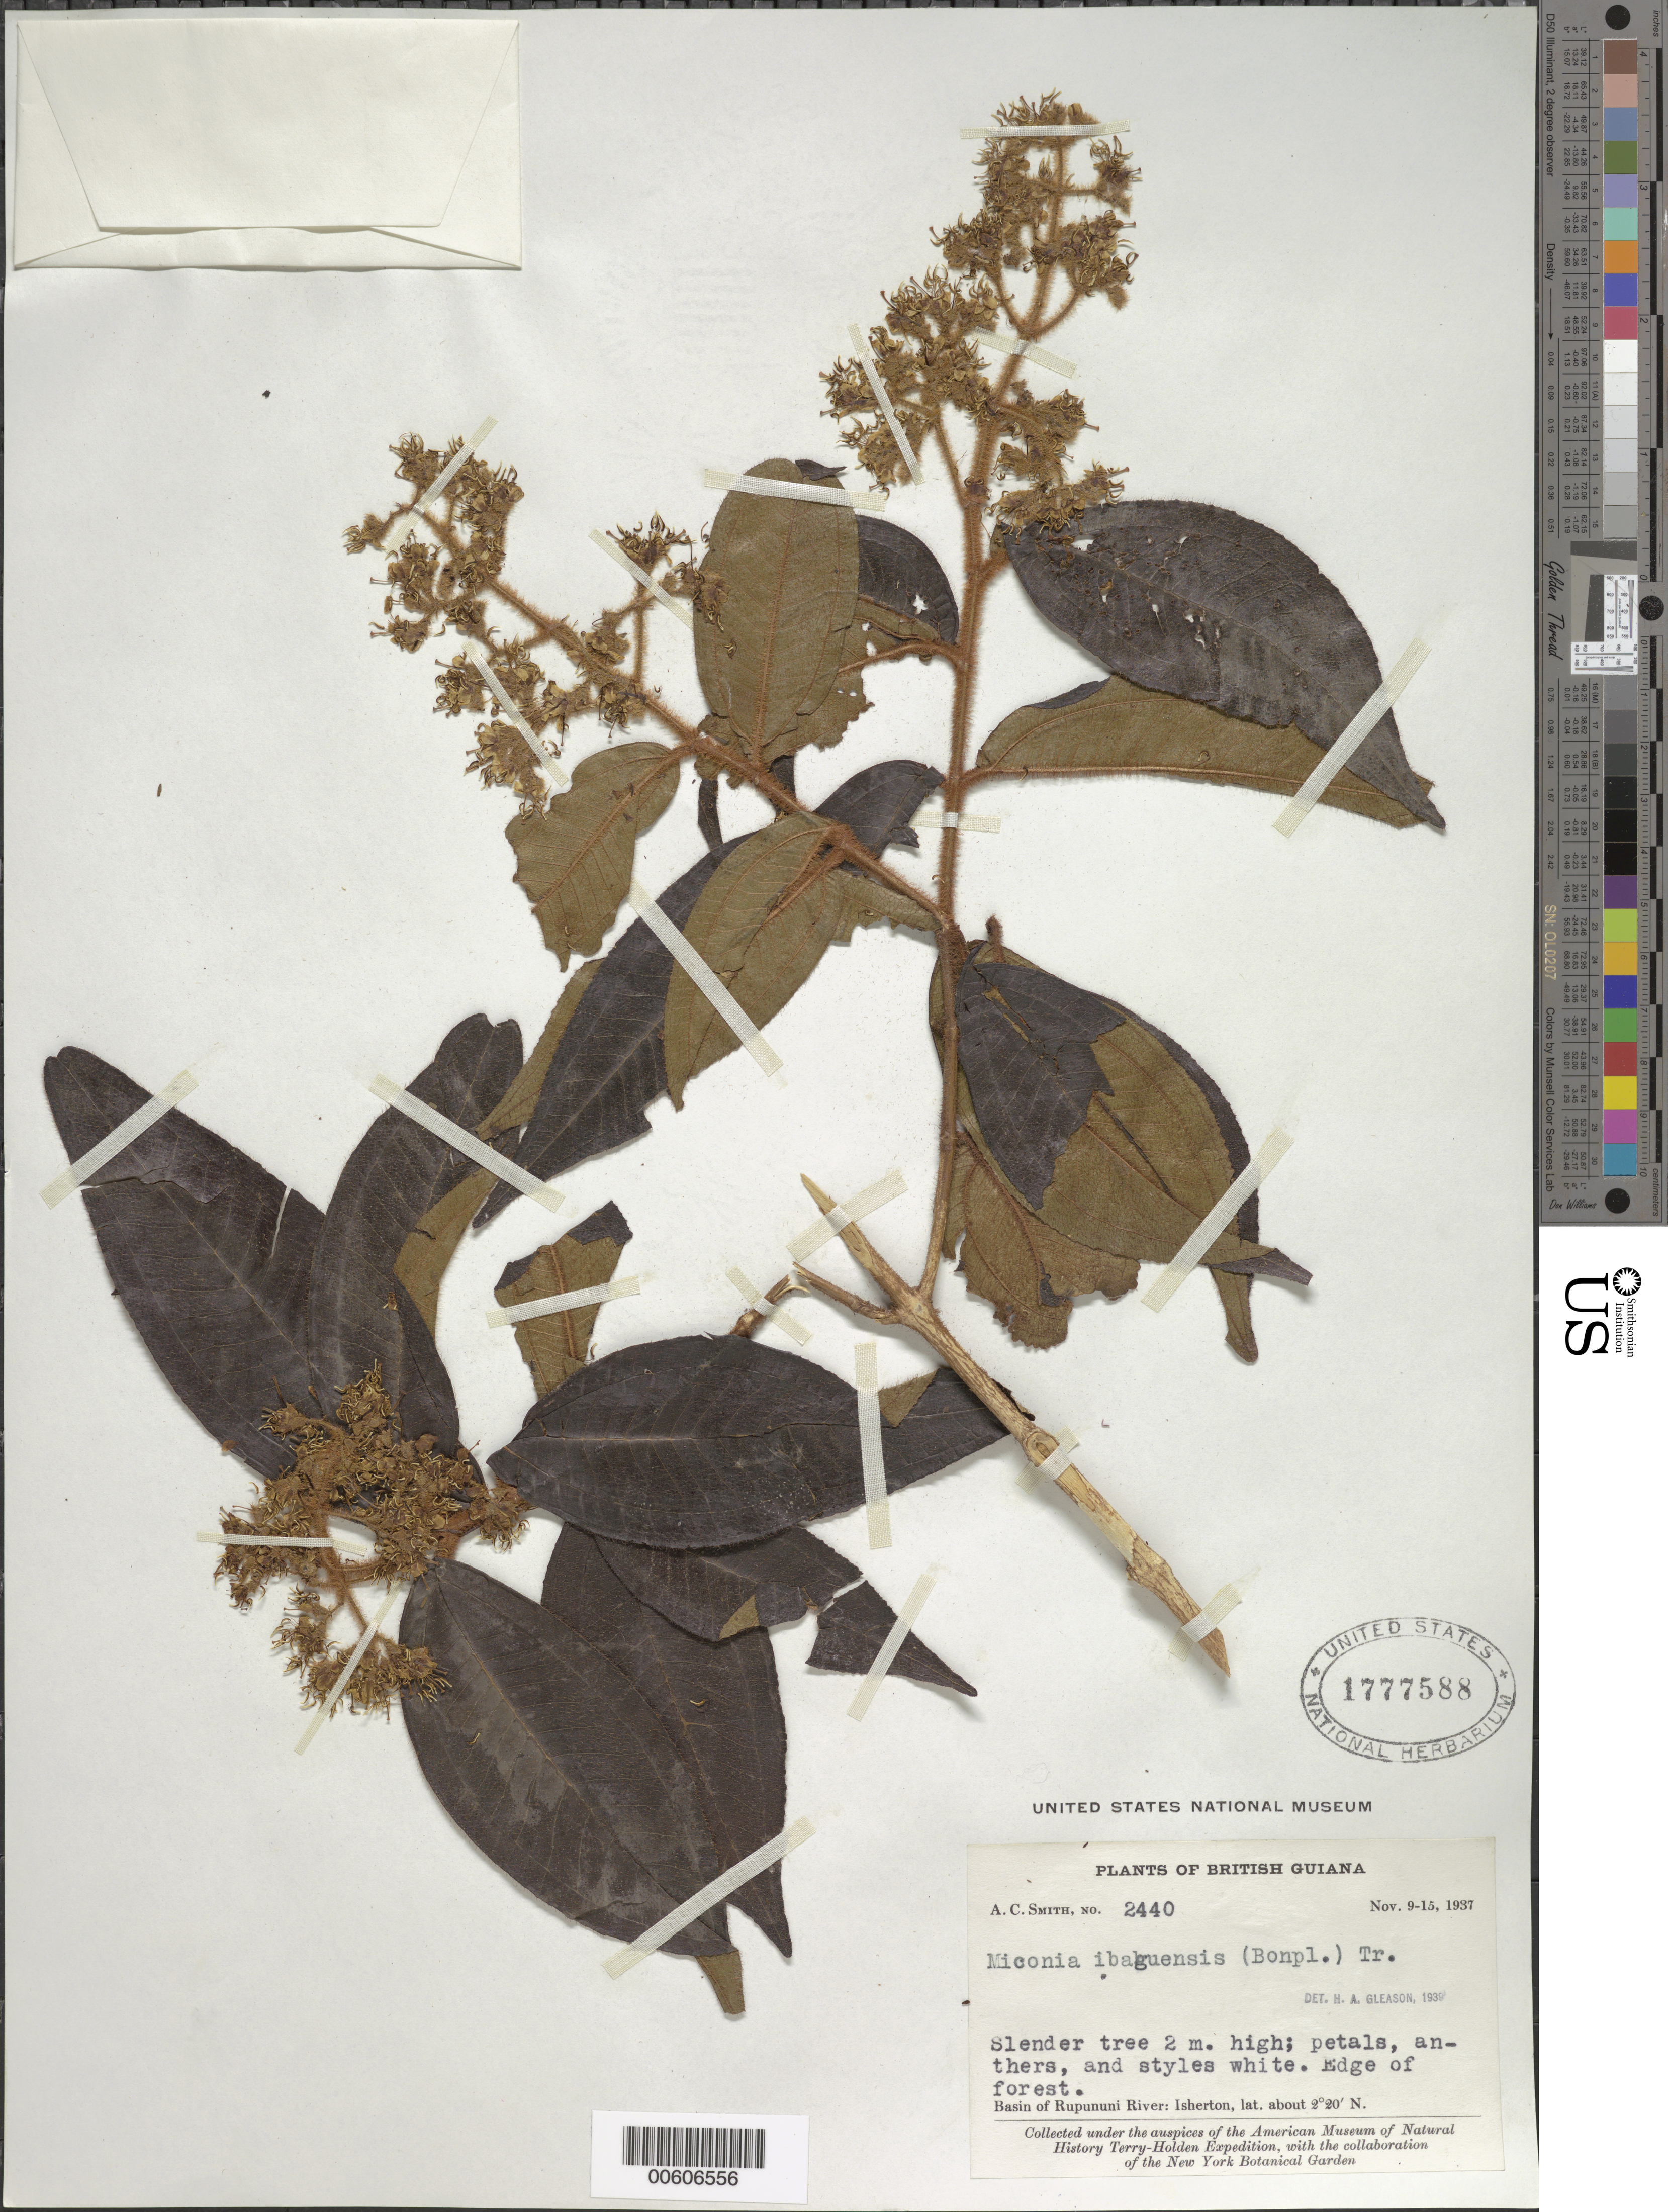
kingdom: Plantae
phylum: Tracheophyta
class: Magnoliopsida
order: Myrtales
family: Melastomataceae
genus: Miconia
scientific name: Miconia ibaguensis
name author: (Bonpl.) Triana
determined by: Gleason, H. A.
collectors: A. C. Smith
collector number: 2440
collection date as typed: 9-Nov-37 to 15-Nov-37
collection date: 1937-11-09/1937-11-15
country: Guyana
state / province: U. Takutu-U. Essequibo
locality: Isherton, basin of Rupununi River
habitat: Edge of forest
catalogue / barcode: US 1777588